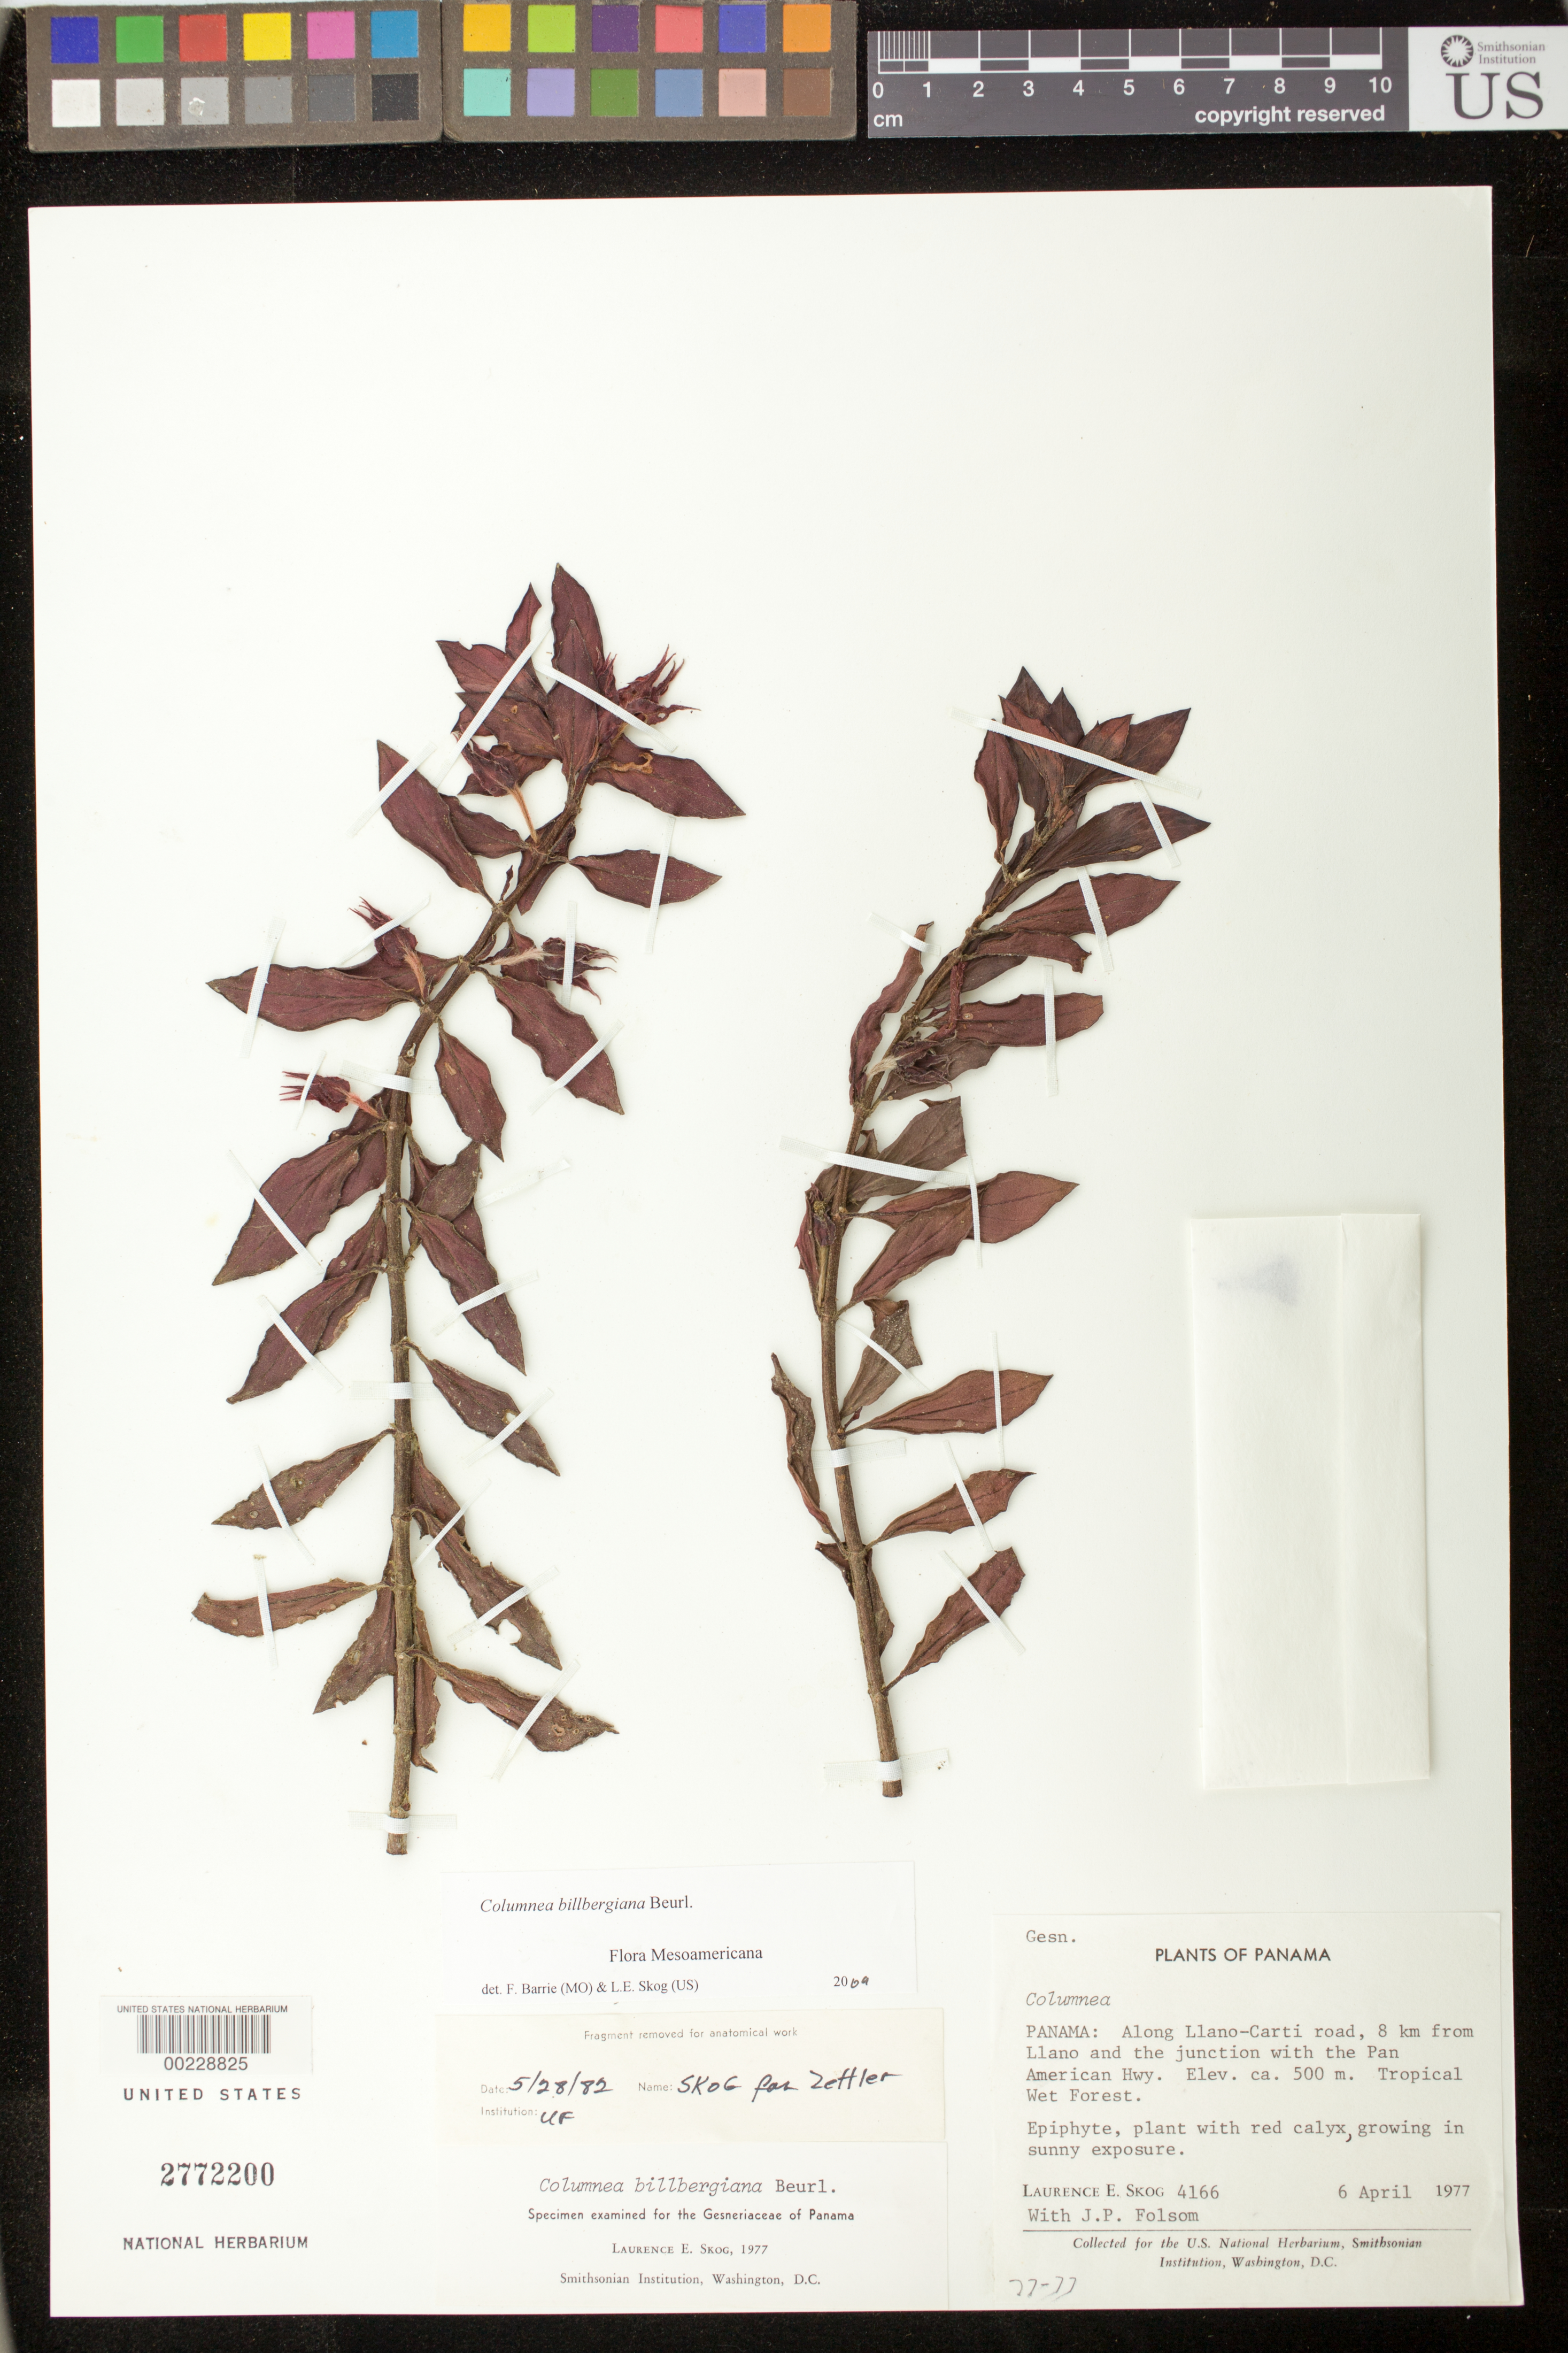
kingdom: Plantae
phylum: Tracheophyta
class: Magnoliopsida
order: Lamiales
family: Gesneriaceae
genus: Columnea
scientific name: Columnea billbergiana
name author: Beurl.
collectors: L. E. Skog & J. P. Folsom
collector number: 4166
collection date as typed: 06 Apr 1977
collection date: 1977-04-06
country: Panama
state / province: Panamá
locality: Along Llano-Carti road, 8 km from Llano and the junction with the Pan American hwy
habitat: Tropical wet forest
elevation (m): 500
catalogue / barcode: US 2772200